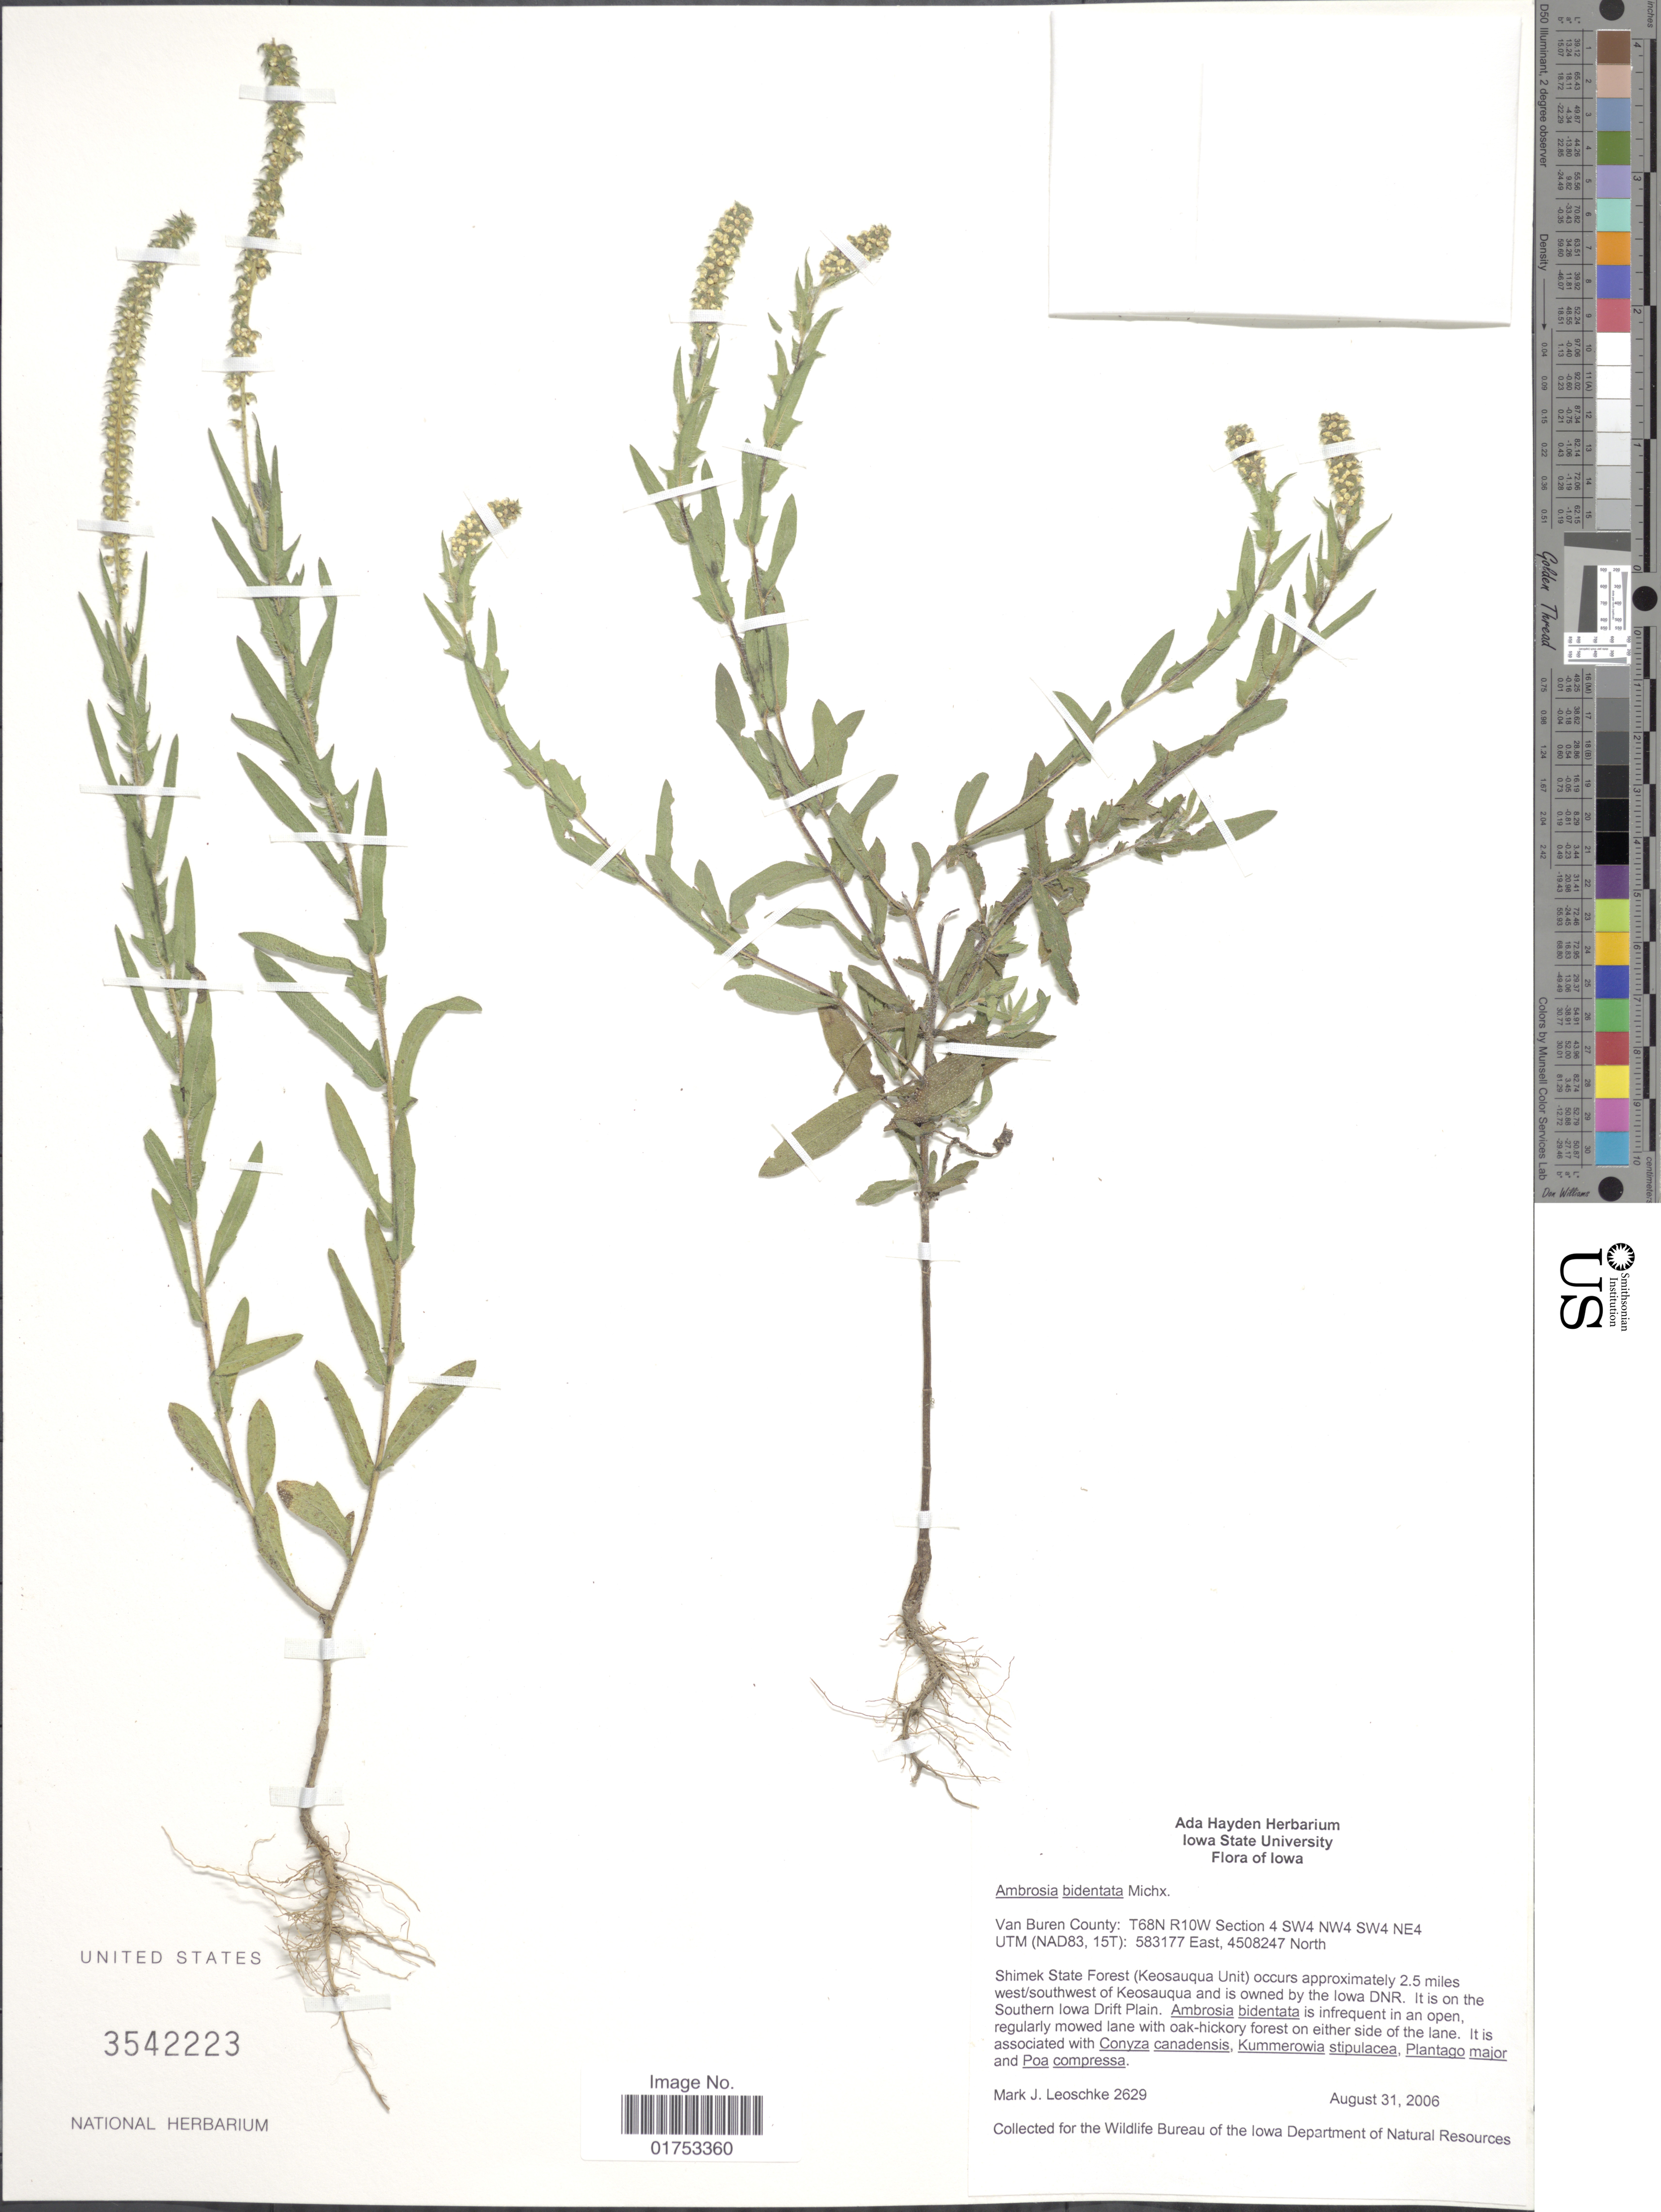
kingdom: Plantae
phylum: Tracheophyta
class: Magnoliopsida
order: Asterales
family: Asteraceae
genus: Ambrosia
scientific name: Ambrosia bidentata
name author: Michx.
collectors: M. J. Leoschke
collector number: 2629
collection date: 2006-08-31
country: United States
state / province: Iowa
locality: Van Buren County, T68N, R10W, Section4, SW4, NW4, SW4, NE4, Shimek State Forest (Keosauqua Unit), 2.5 miles west/ southwest of Keosauqua, Southern Iowa Drift Plain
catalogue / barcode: US 3542223